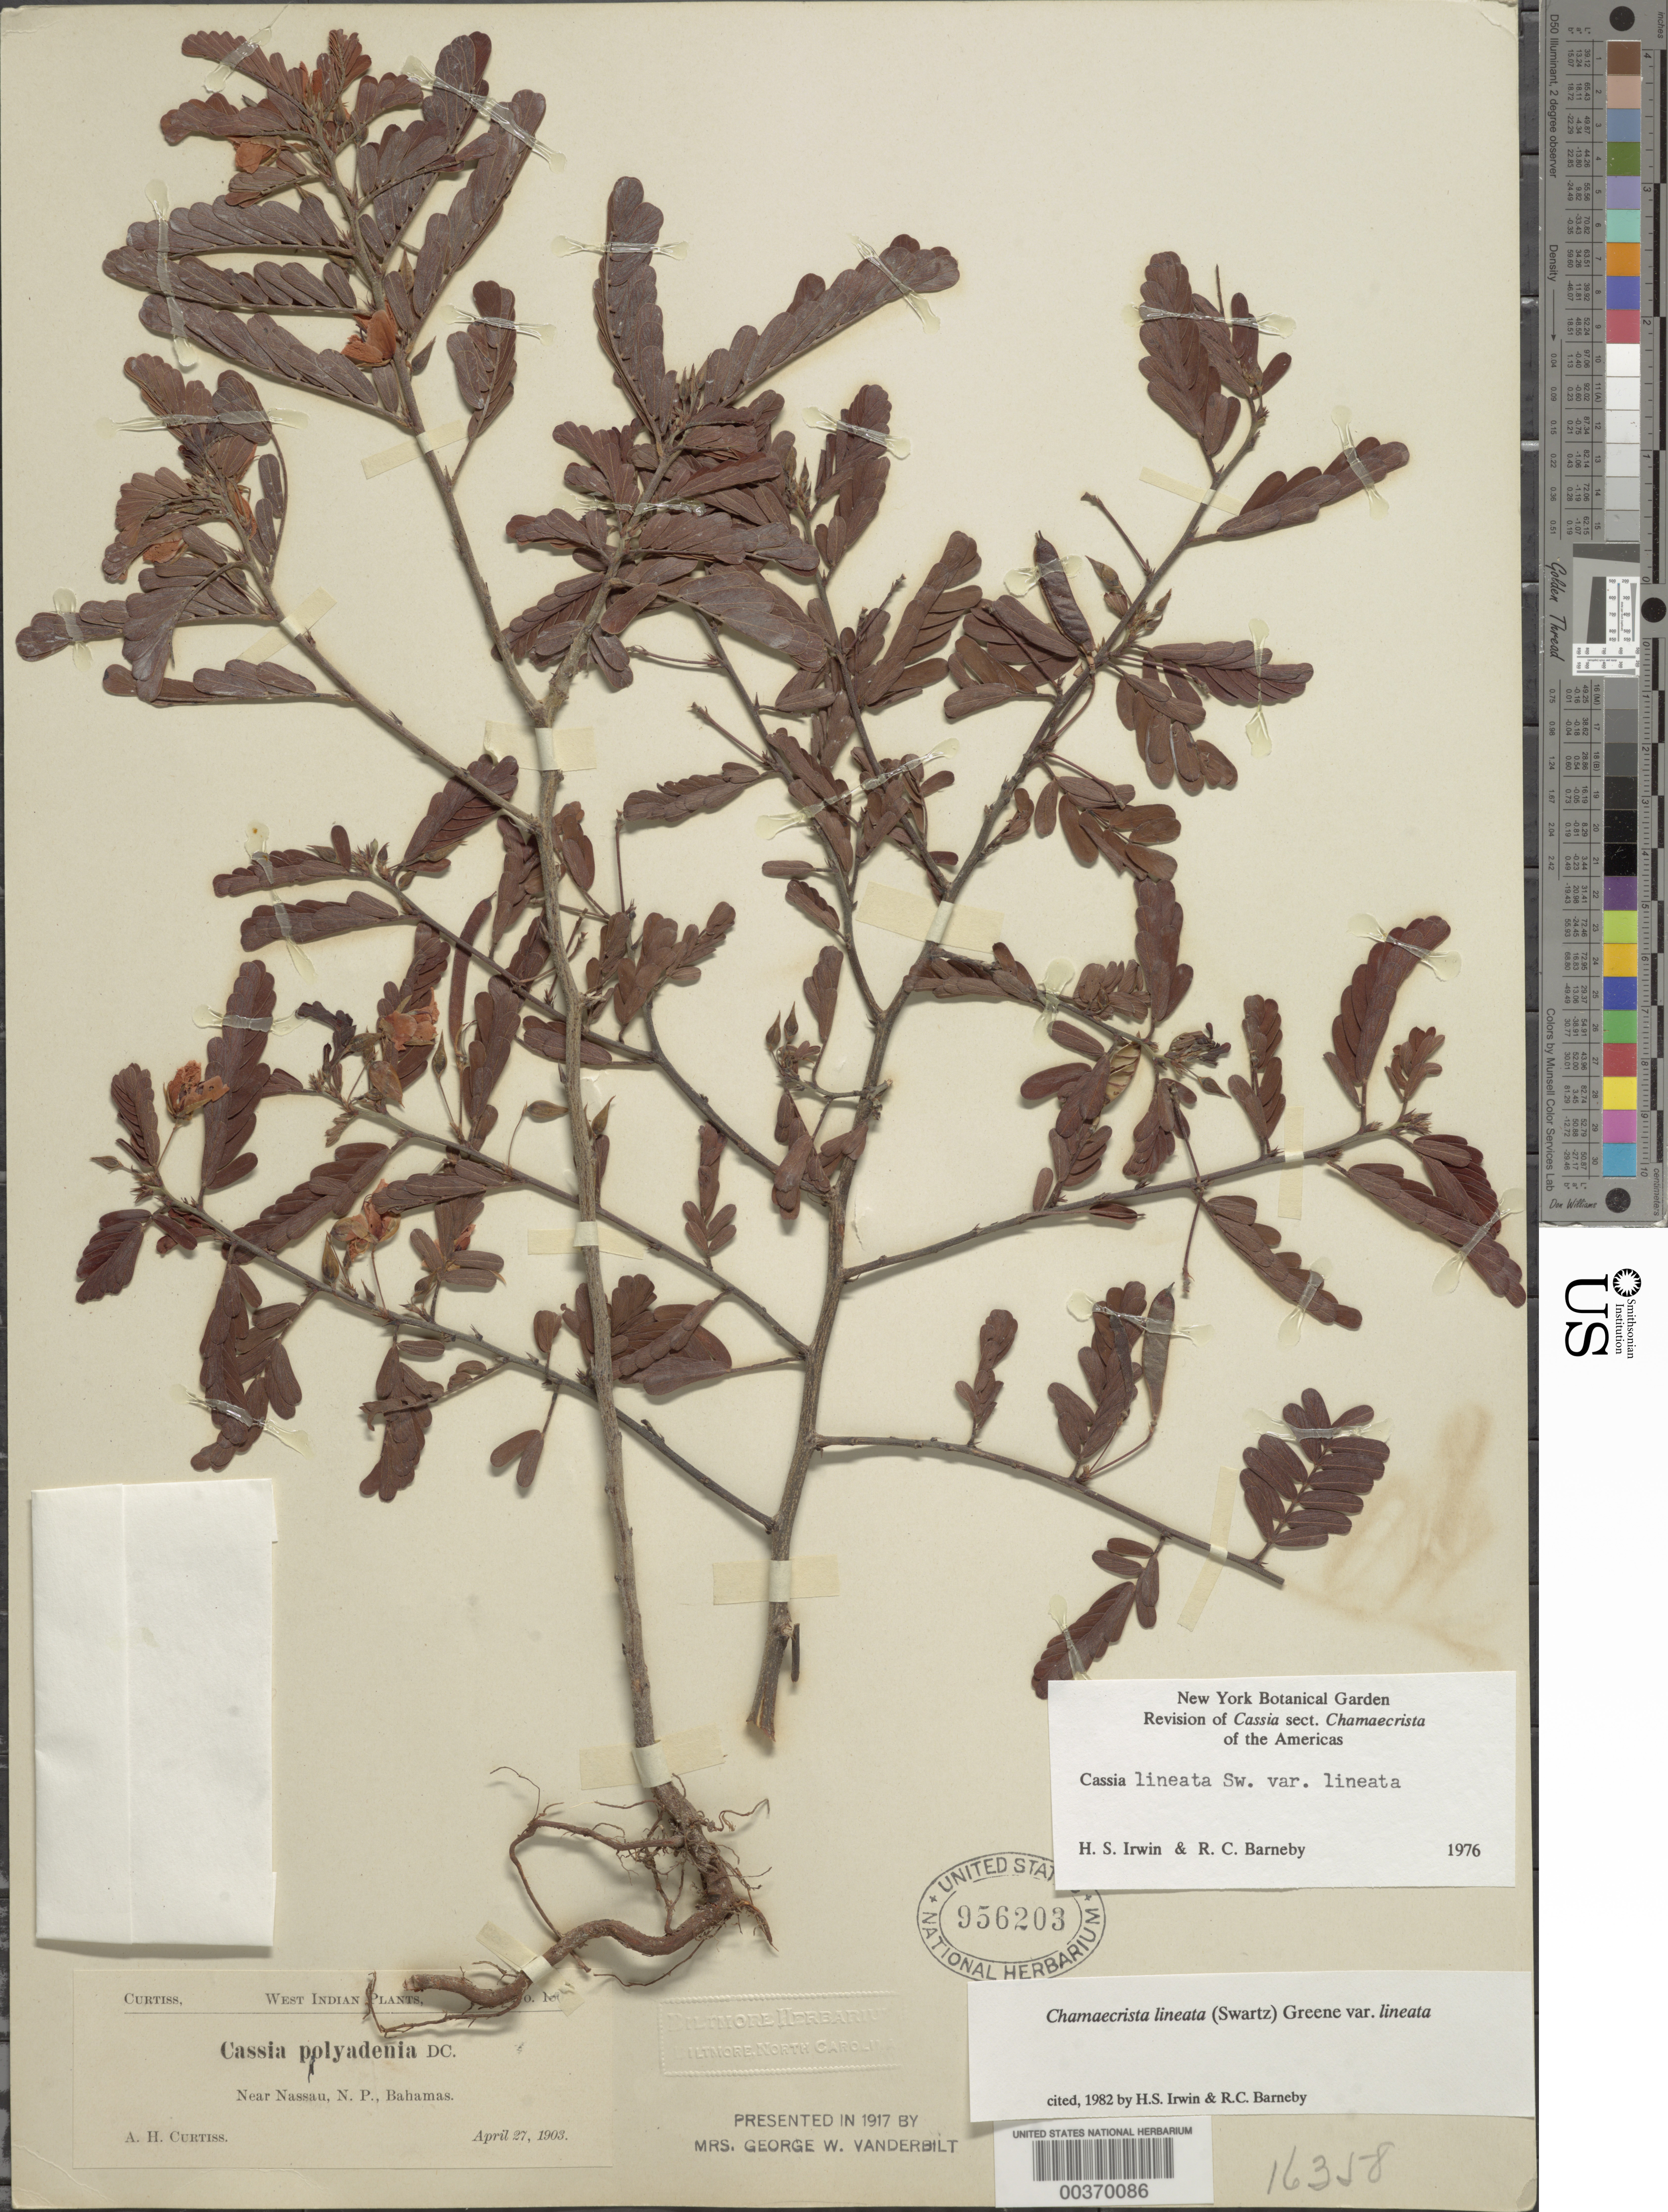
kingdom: Plantae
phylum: Tracheophyta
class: Magnoliopsida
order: Fabales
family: Fabaceae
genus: Chamaecrista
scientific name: Chamaecrista lineata var. lineata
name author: (Sw.) Greene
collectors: A. H. Curtiss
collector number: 180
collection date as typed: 27 Apr 1903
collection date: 1903-04-27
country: Bahamas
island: New Providence Island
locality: Near nassau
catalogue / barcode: US 956203